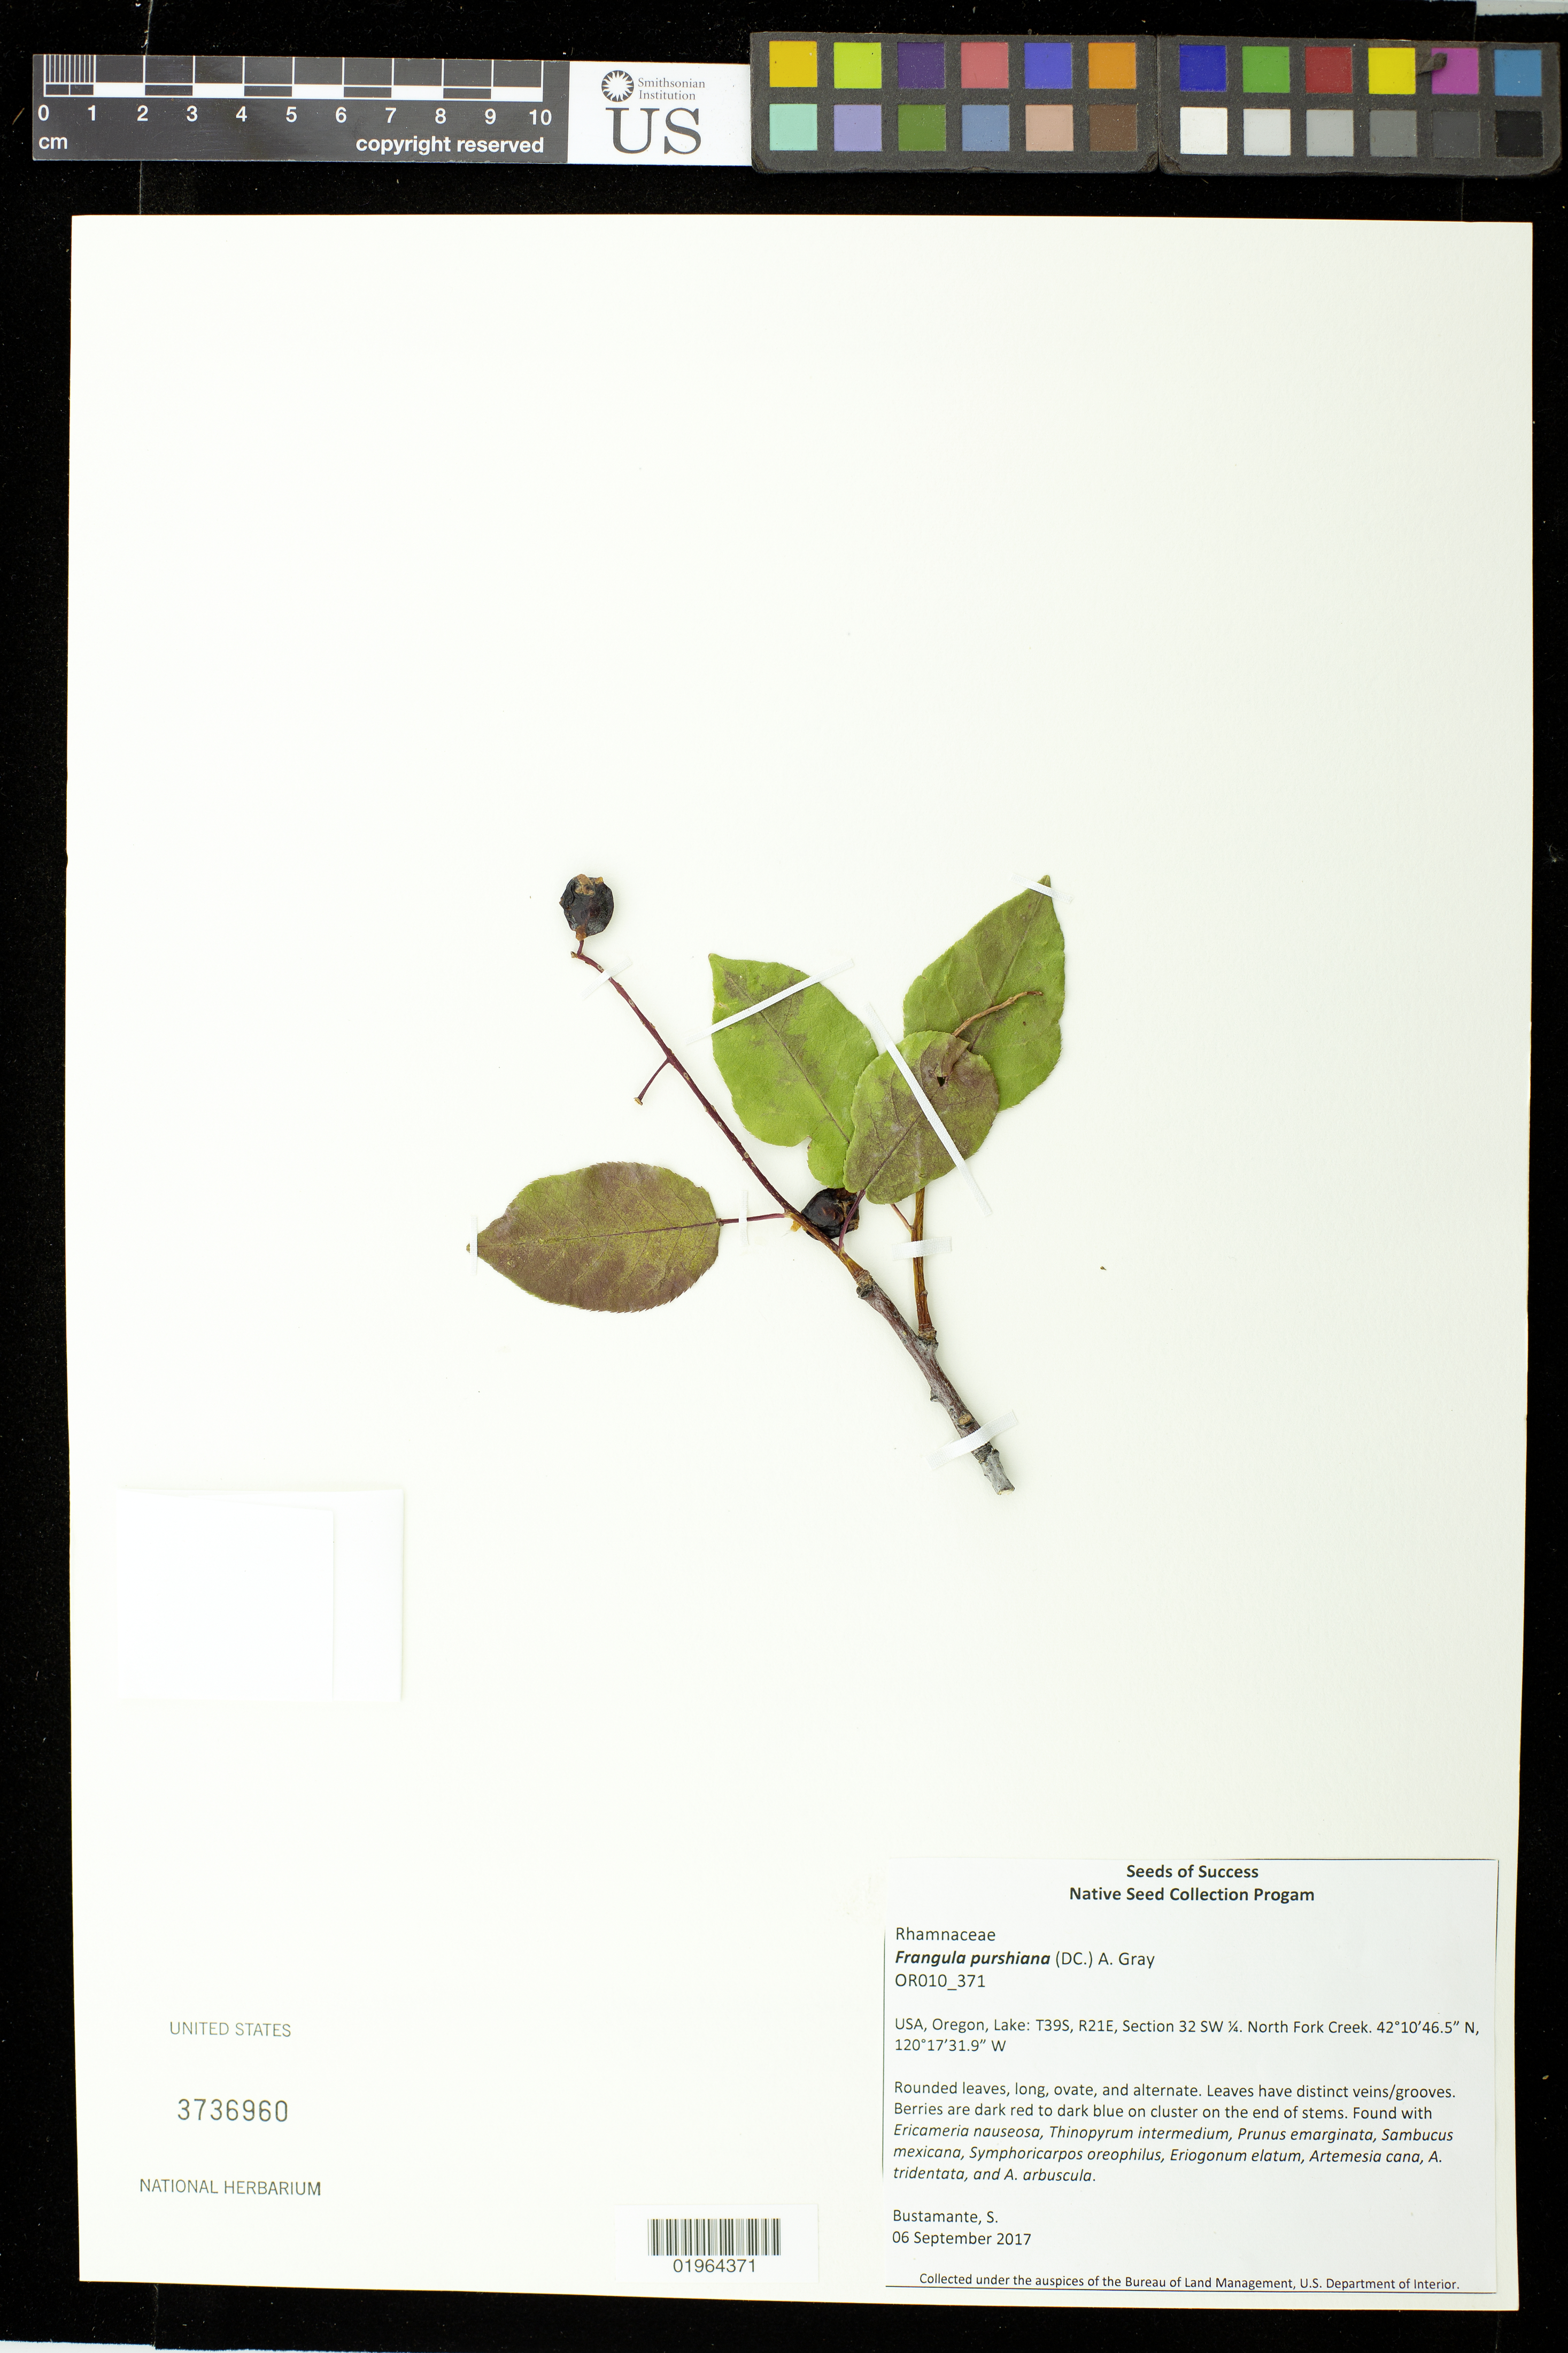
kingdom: Plantae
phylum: Tracheophyta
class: Magnoliopsida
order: Rosales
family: Rhamnaceae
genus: Frangula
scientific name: Frangula purshiana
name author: (DC.) A. Gray ex J.G. Cooper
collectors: S. Bustamante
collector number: OR010_371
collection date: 2017-09-06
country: United States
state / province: Oregon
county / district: Lake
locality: North Fork Creek, T39S, R21E, section 32 SW 1/4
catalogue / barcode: US 3736960